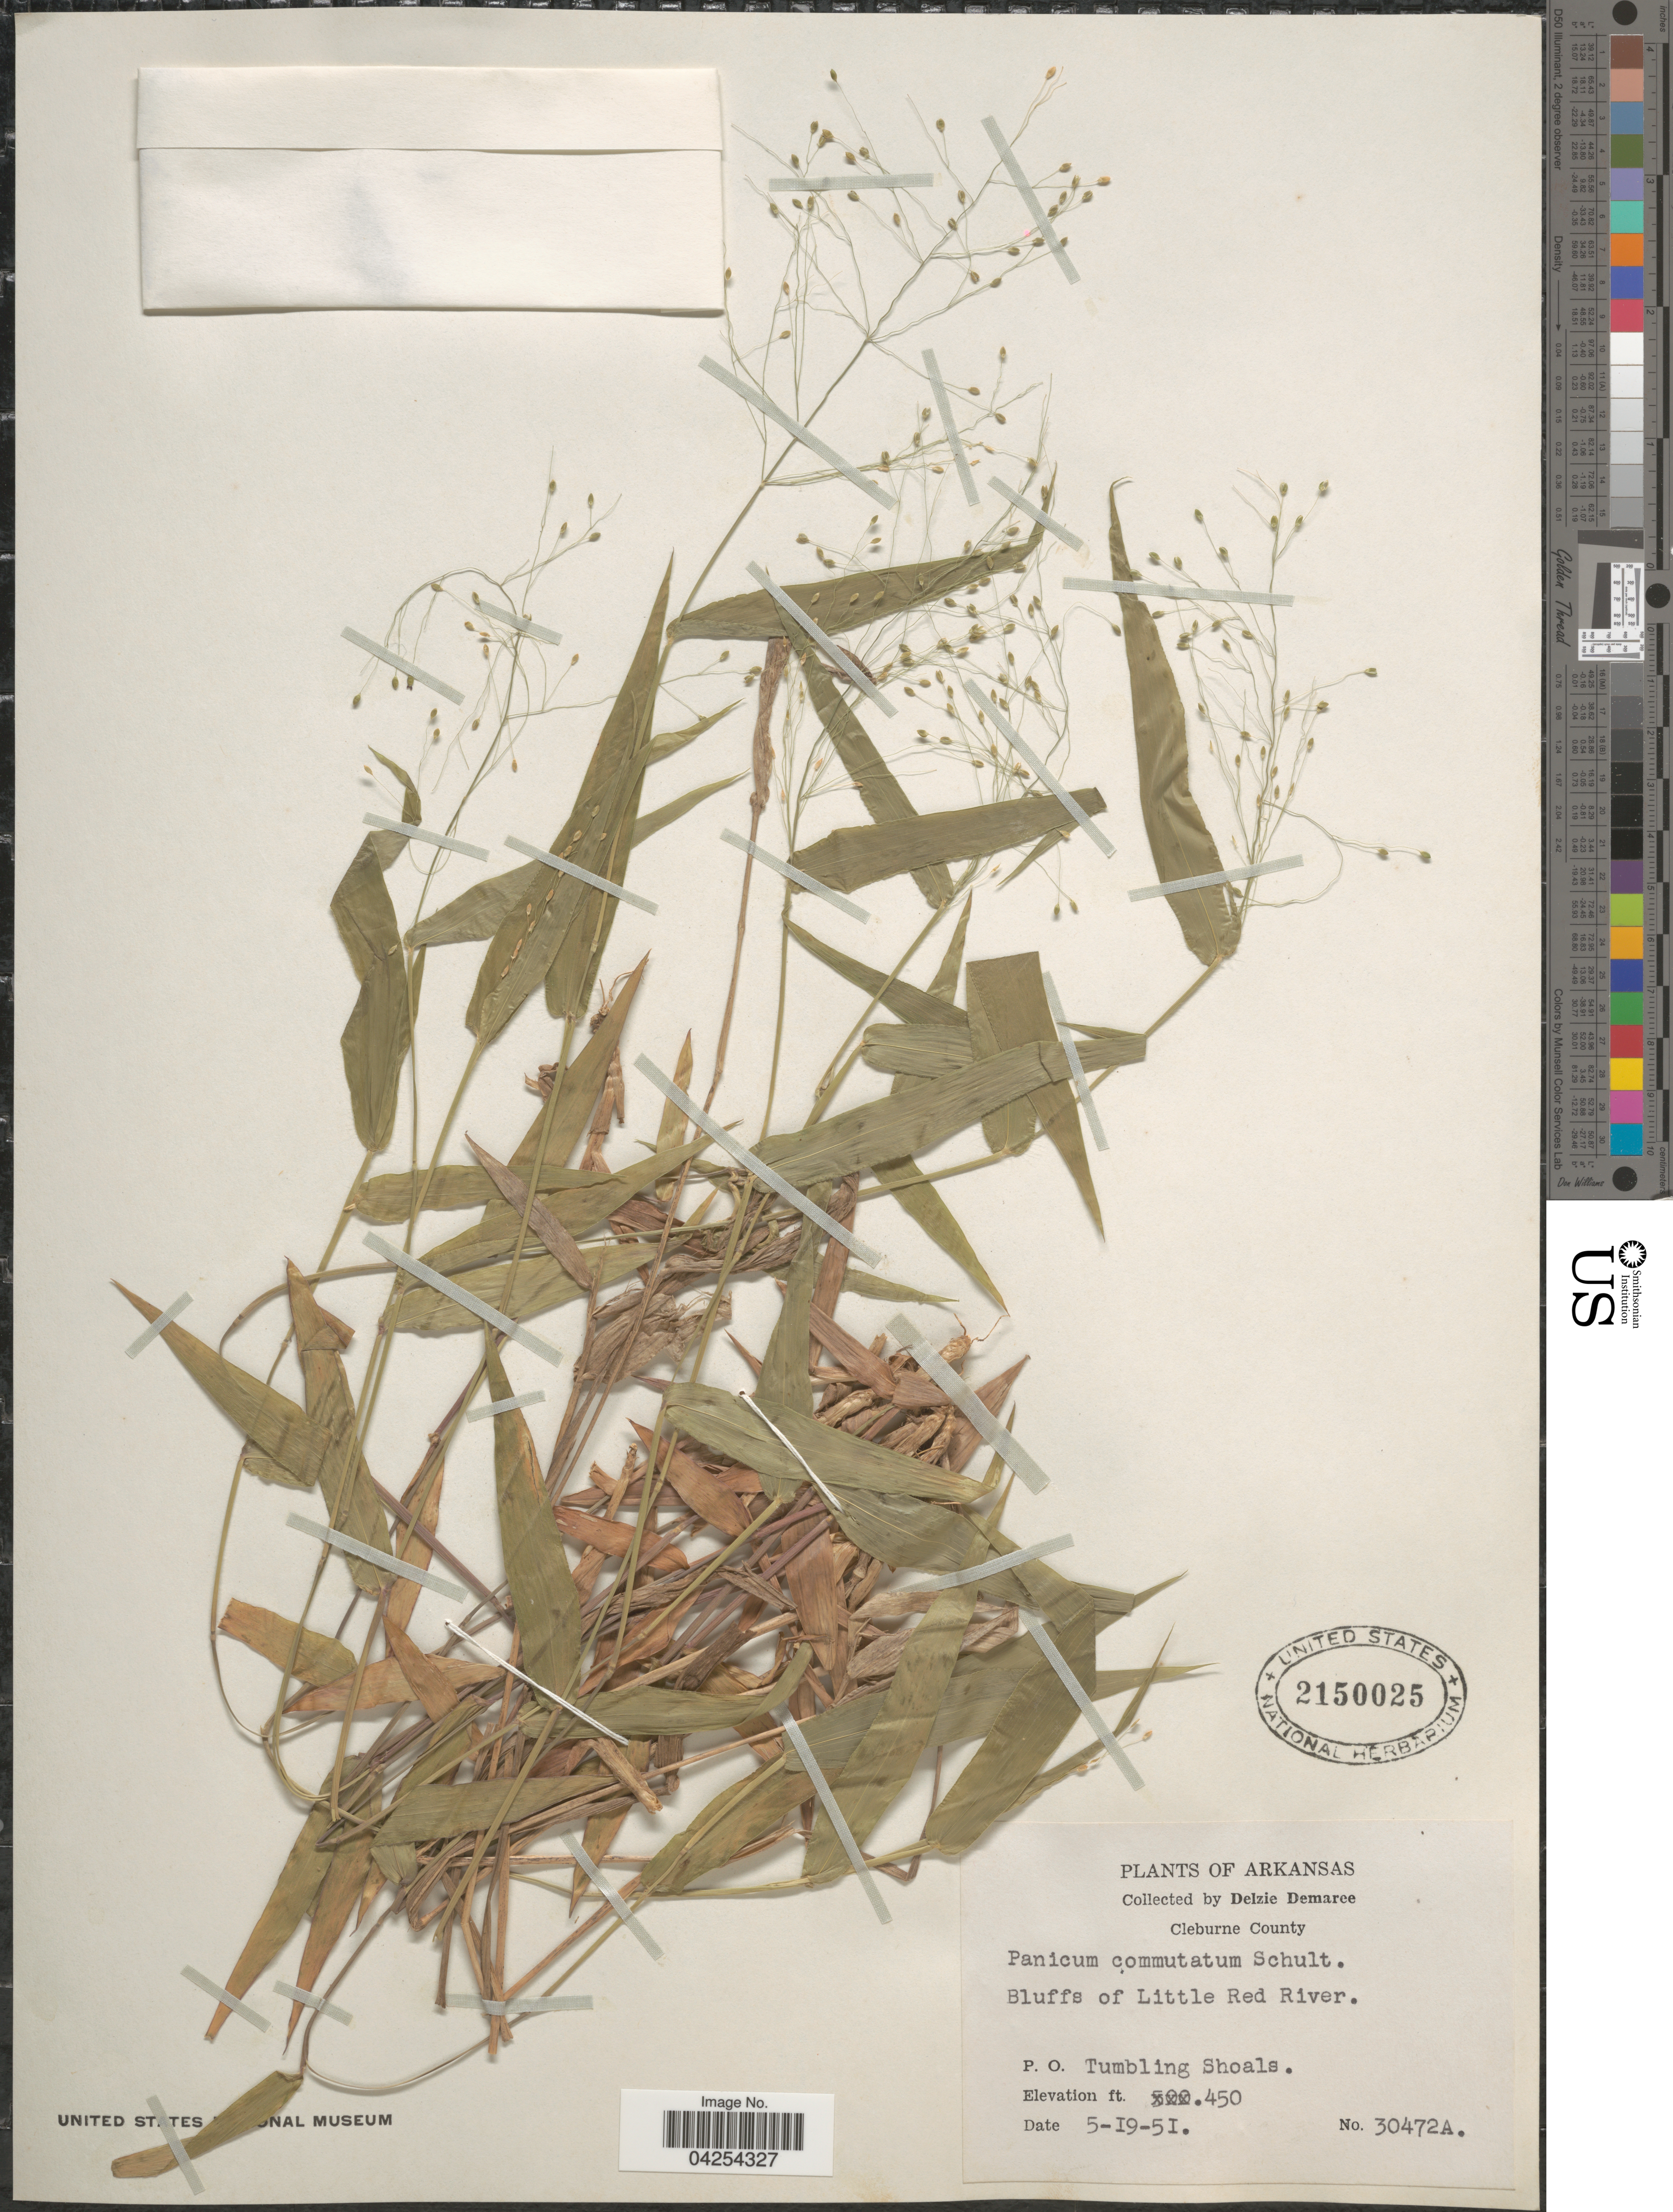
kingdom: Plantae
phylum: Tracheophyta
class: Liliopsida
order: Poales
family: Poaceae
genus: Dichanthelium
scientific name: Dichanthelium commutatum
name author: (Schult.) Gould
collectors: D. Demaree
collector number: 30472A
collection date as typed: Transcribed d/m/y: 19/5/51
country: United States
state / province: Arkansas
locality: Cleburne County. Bluffs of Little Red River. P. O. Tumbling Shoals.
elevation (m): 137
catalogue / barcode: US 2150025